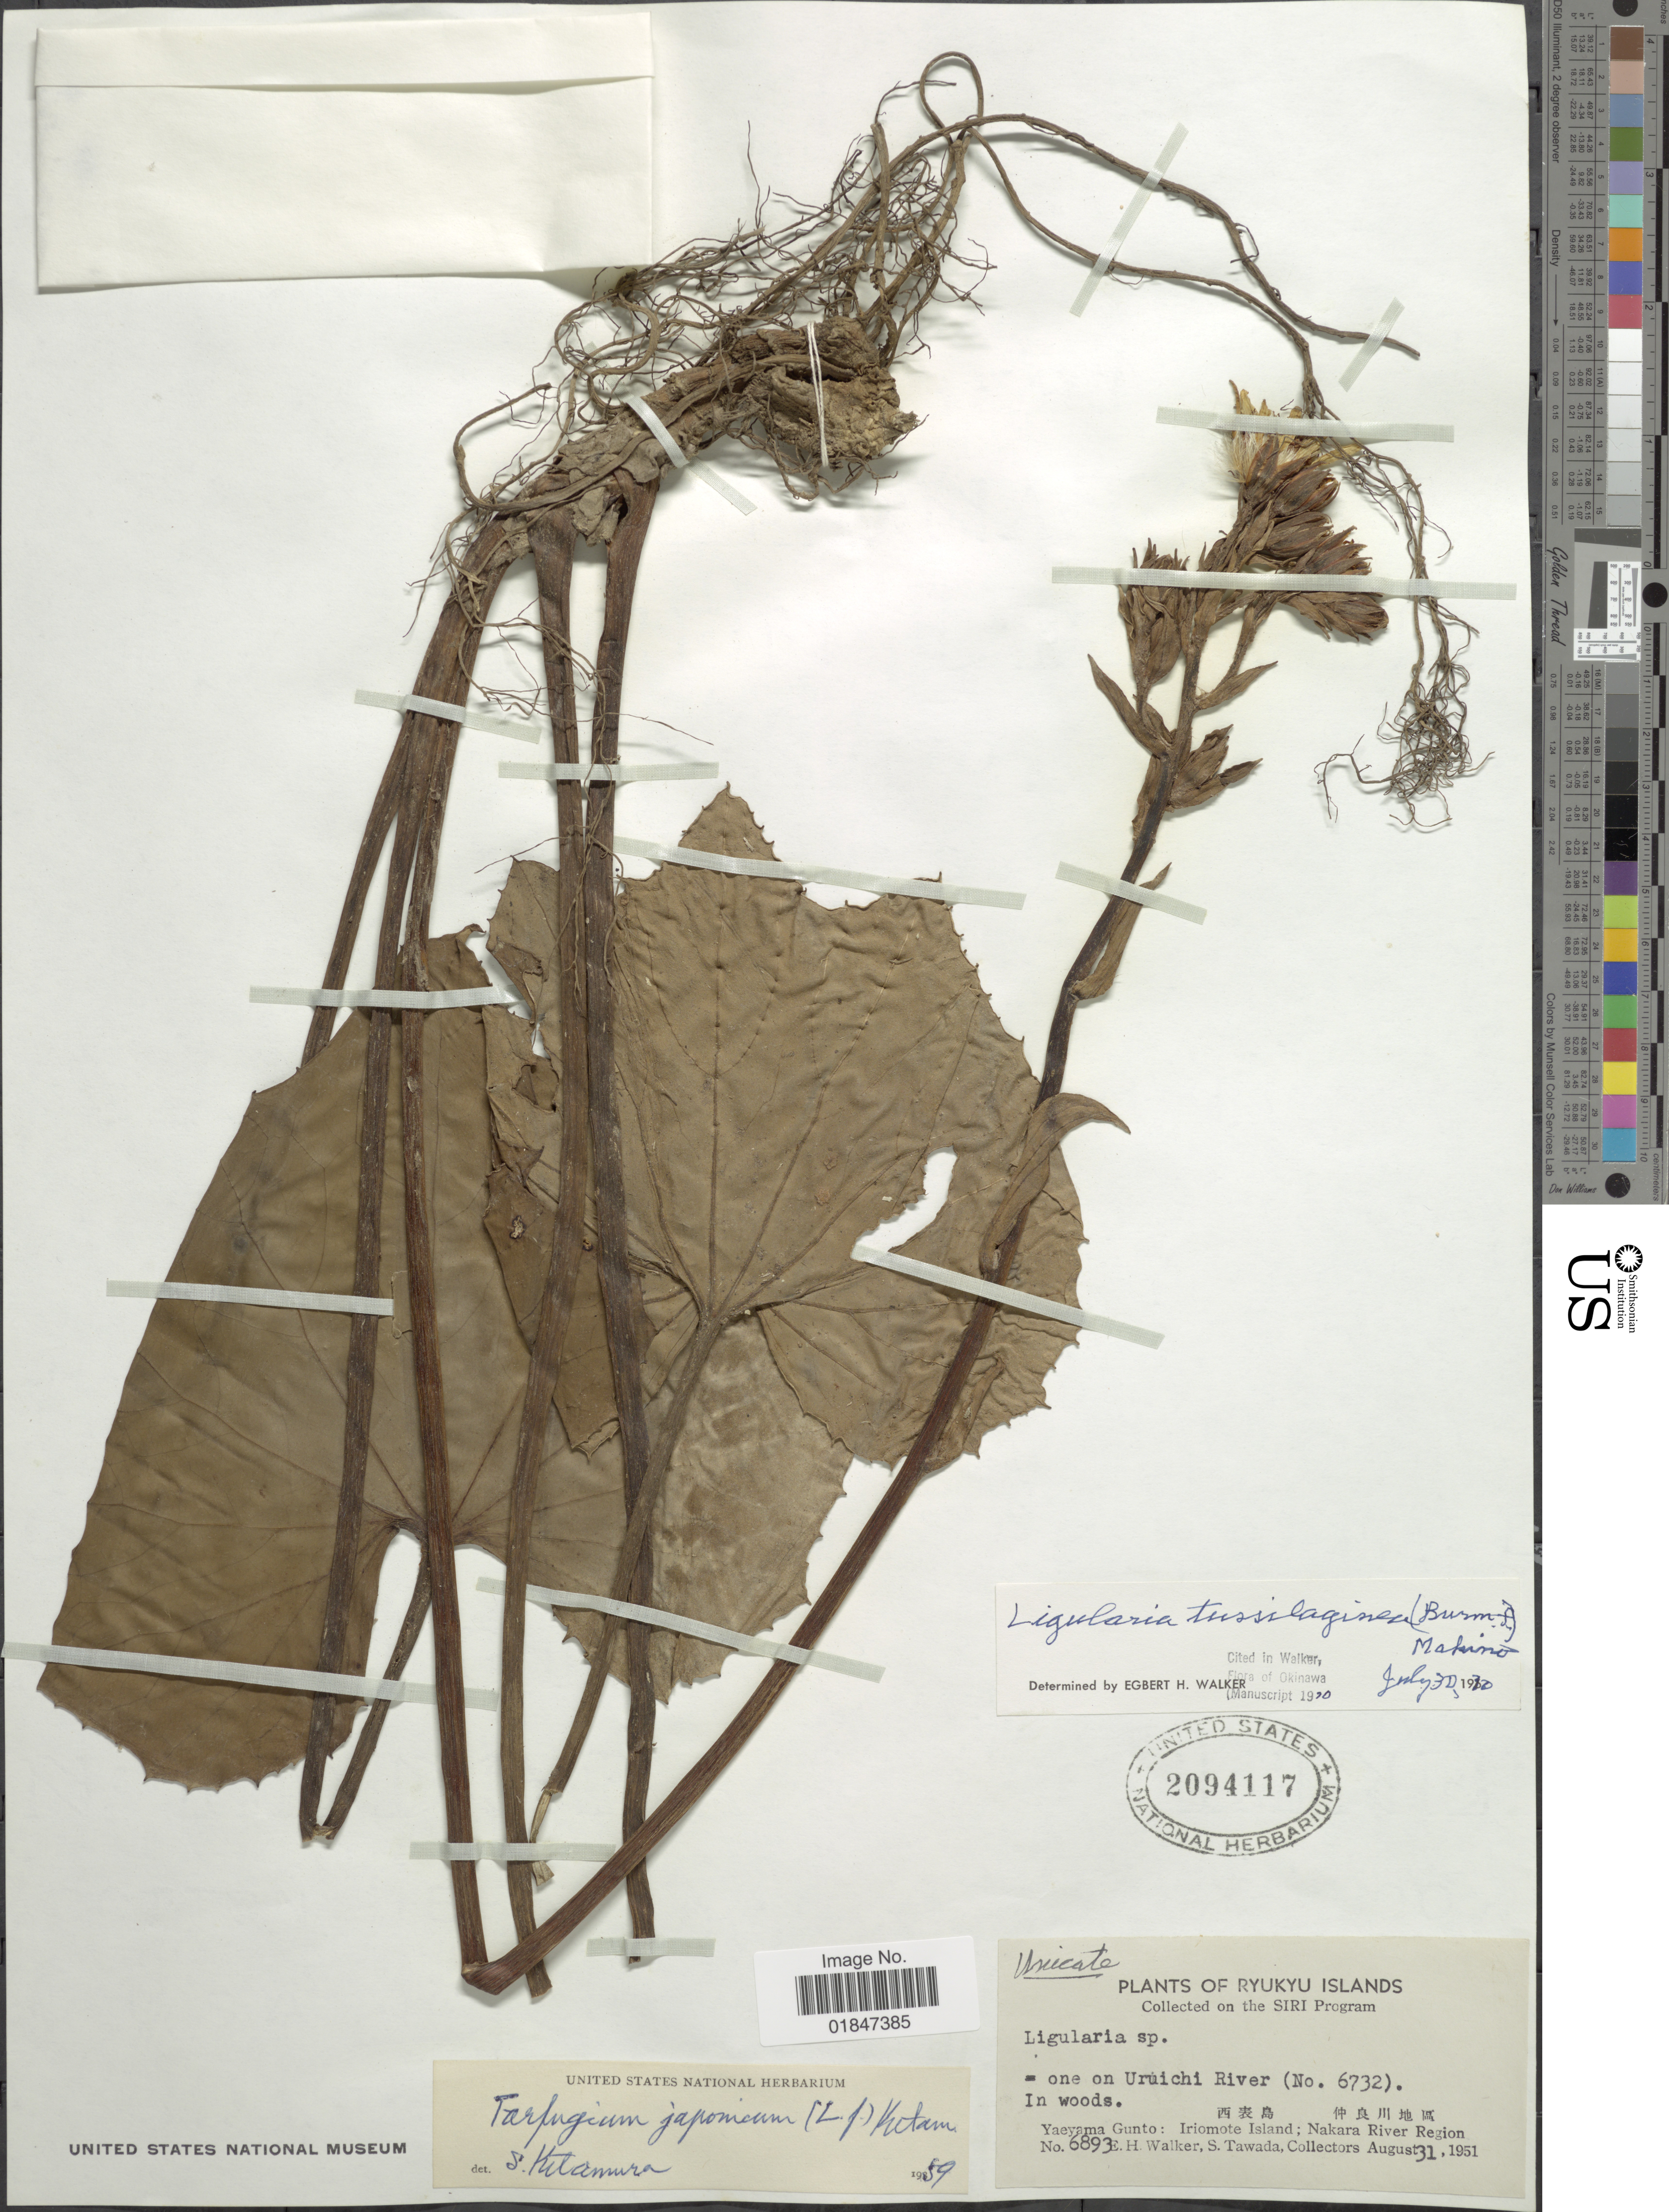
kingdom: Plantae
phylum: Tracheophyta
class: Magnoliopsida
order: Asterales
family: Asteraceae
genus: Farfugium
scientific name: Farfugium japonicum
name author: (L.) Kitam.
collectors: E. H. Walker & S. Tawada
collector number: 6732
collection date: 1951-08-31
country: Japan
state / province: Okinawa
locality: Ryukyu Islands, Siri Program, one on Uruichi River (No. 6732), Yaeyama Gunto: Iriomote Island; Nakara River Region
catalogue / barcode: US 2094117